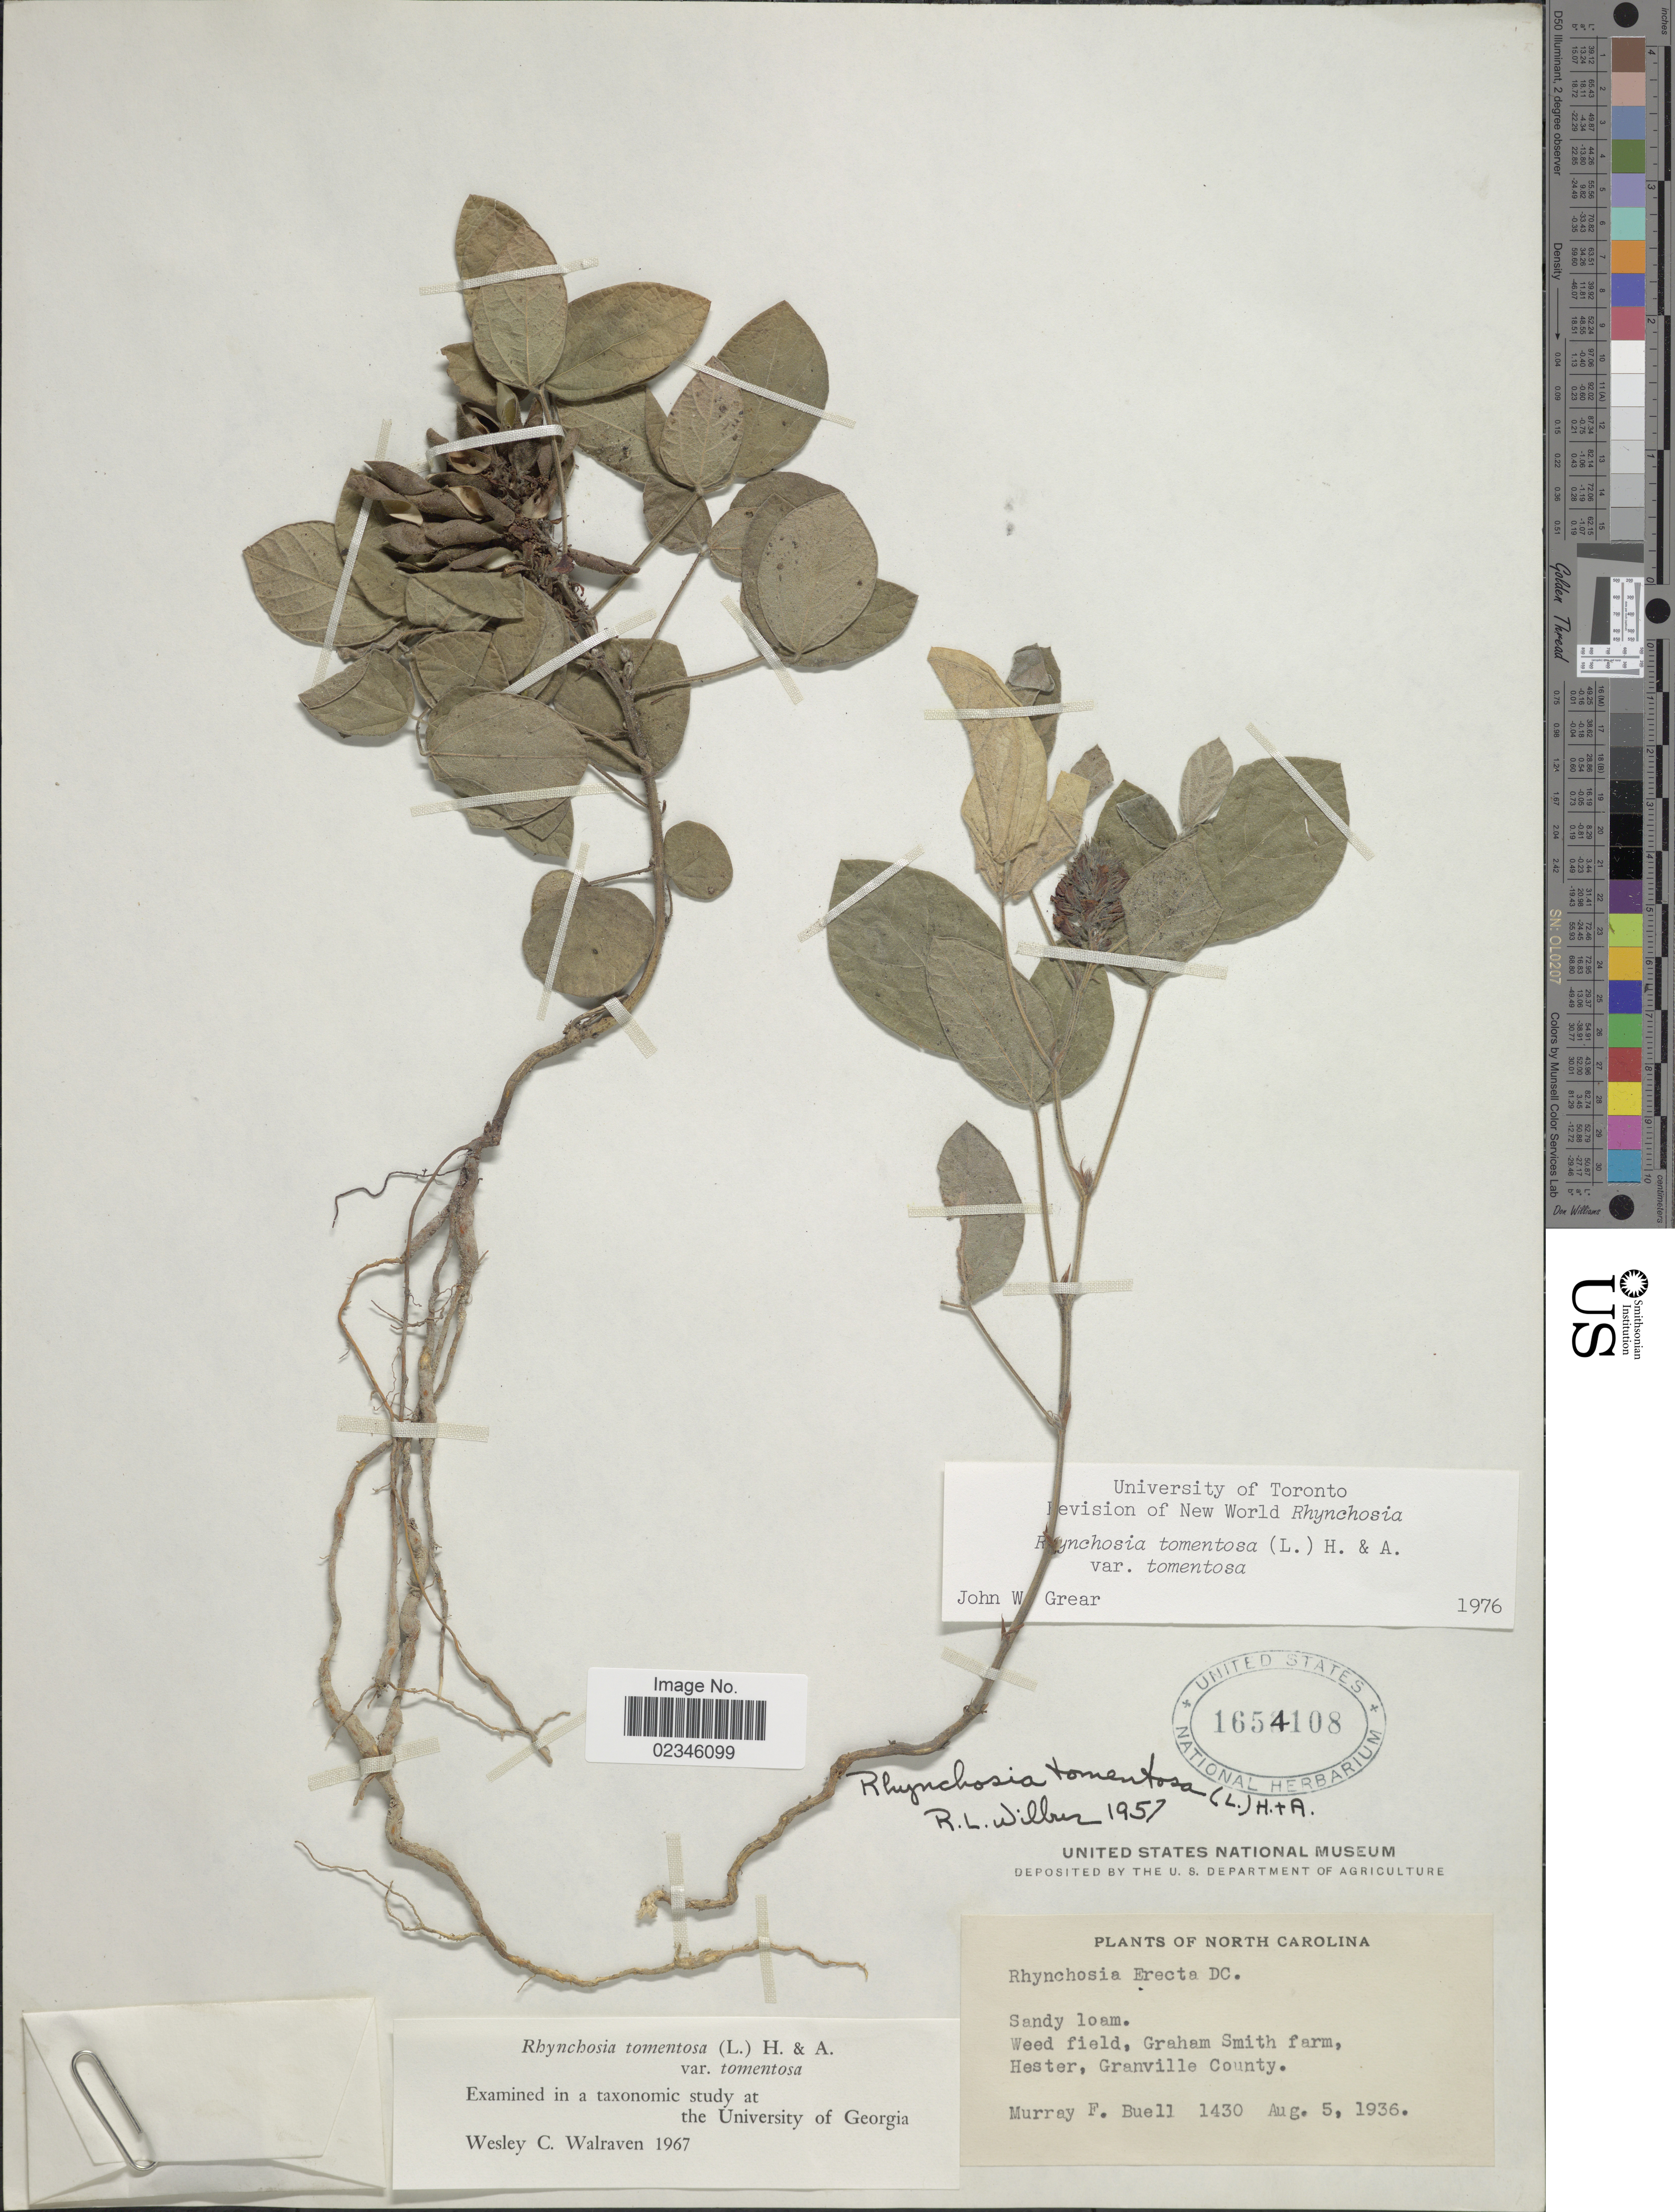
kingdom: Plantae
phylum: Tracheophyta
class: Magnoliopsida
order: Fabales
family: Fabaceae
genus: Rhynchosia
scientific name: Rhynchosia tomentosa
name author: (L.) Hook. & Arn.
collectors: M. Buell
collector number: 1430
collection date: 1936-08-05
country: United States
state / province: North Carolina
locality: Weed field, Graham Smith Farm, Hester, Granville County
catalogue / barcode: US 1654108